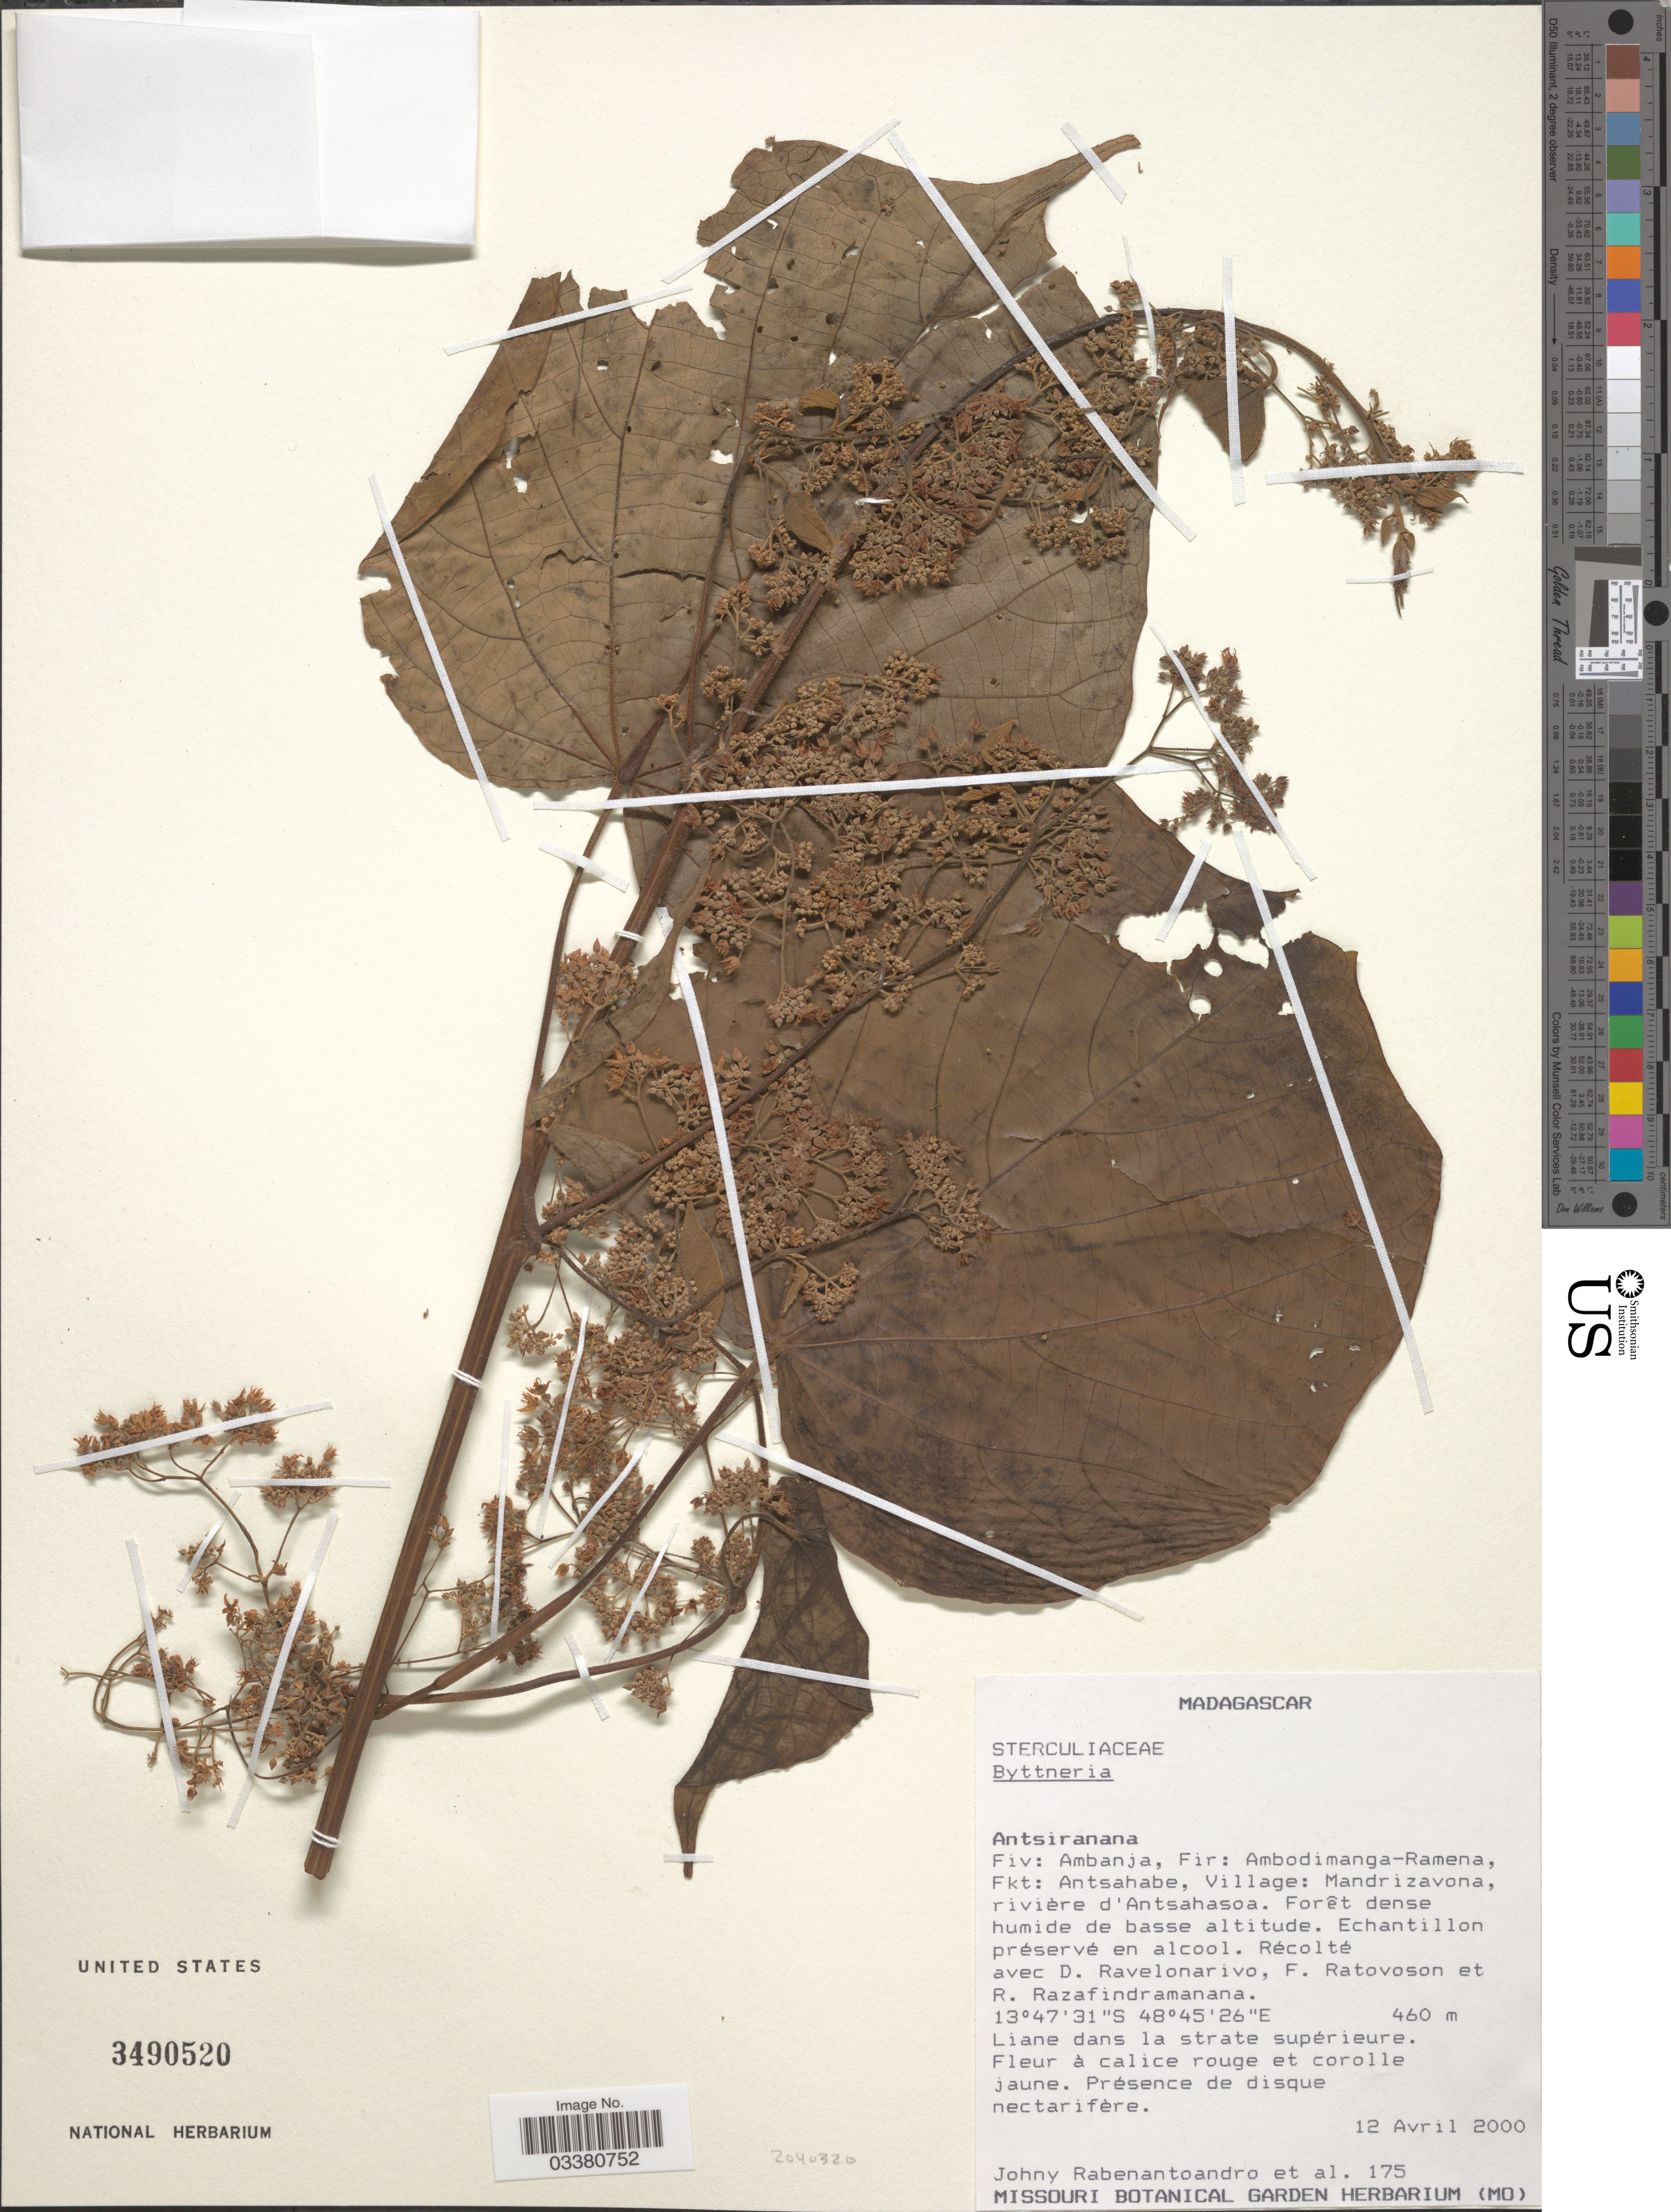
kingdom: Plantae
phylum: Tracheophyta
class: Magnoliopsida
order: Malvales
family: Malvaceae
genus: Byttneria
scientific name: Byttneria sp.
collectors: J. Rabenantoandro, D. Ravelonarivo, F. Ratovoson & R. Razafindramanana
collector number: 175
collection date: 2000-04-12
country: Madagascar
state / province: Diana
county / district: Ambanja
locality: Fiv: Ambanja, Fir: Ambodimanga-Ramena, Fkt: Antsahabe, Village: Mandrizavona, rivière d'Antsahasoa.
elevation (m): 460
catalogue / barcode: US 3490520